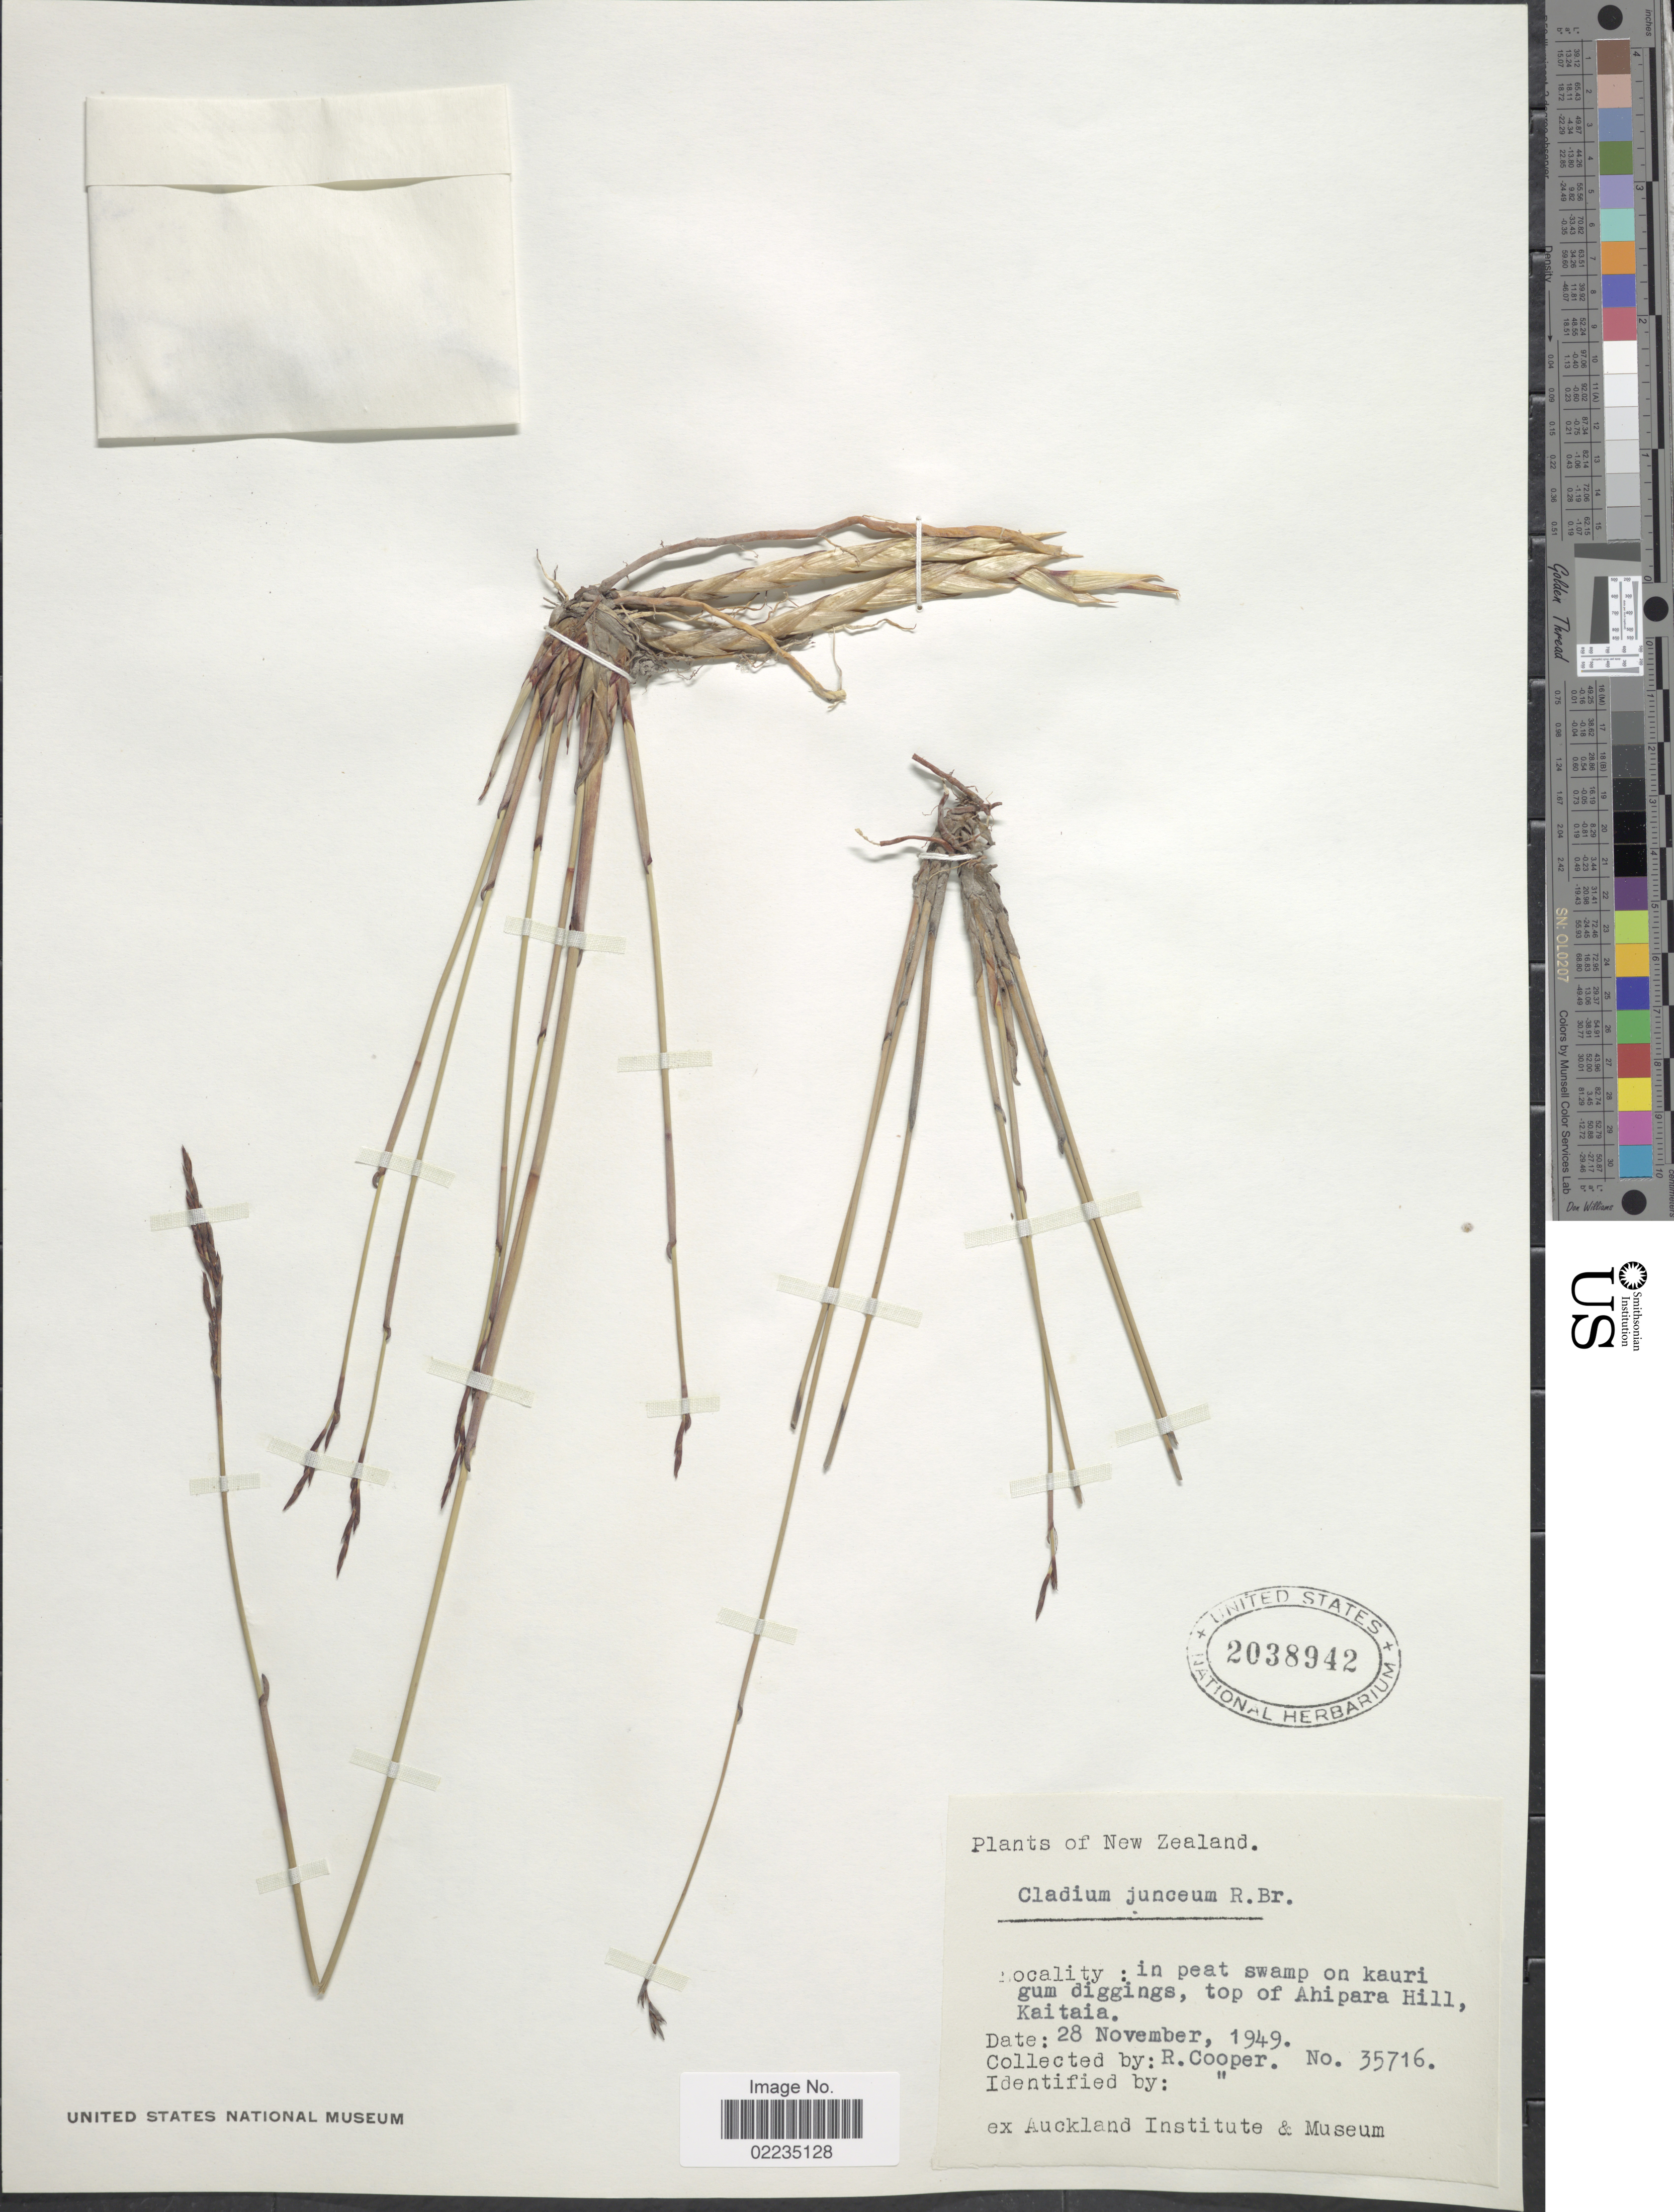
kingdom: Plantae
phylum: Tracheophyta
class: Liliopsida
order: Poales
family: Cyperaceae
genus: Machaerina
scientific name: Machaerina juncea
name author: (R. Br.) T. Koyama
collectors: R. Cooper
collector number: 35716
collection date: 1949-11-28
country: New Zealand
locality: In peat swamp in kauri gum diggings, top of Ahipara Hill, Kaitaia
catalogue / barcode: US 2038942